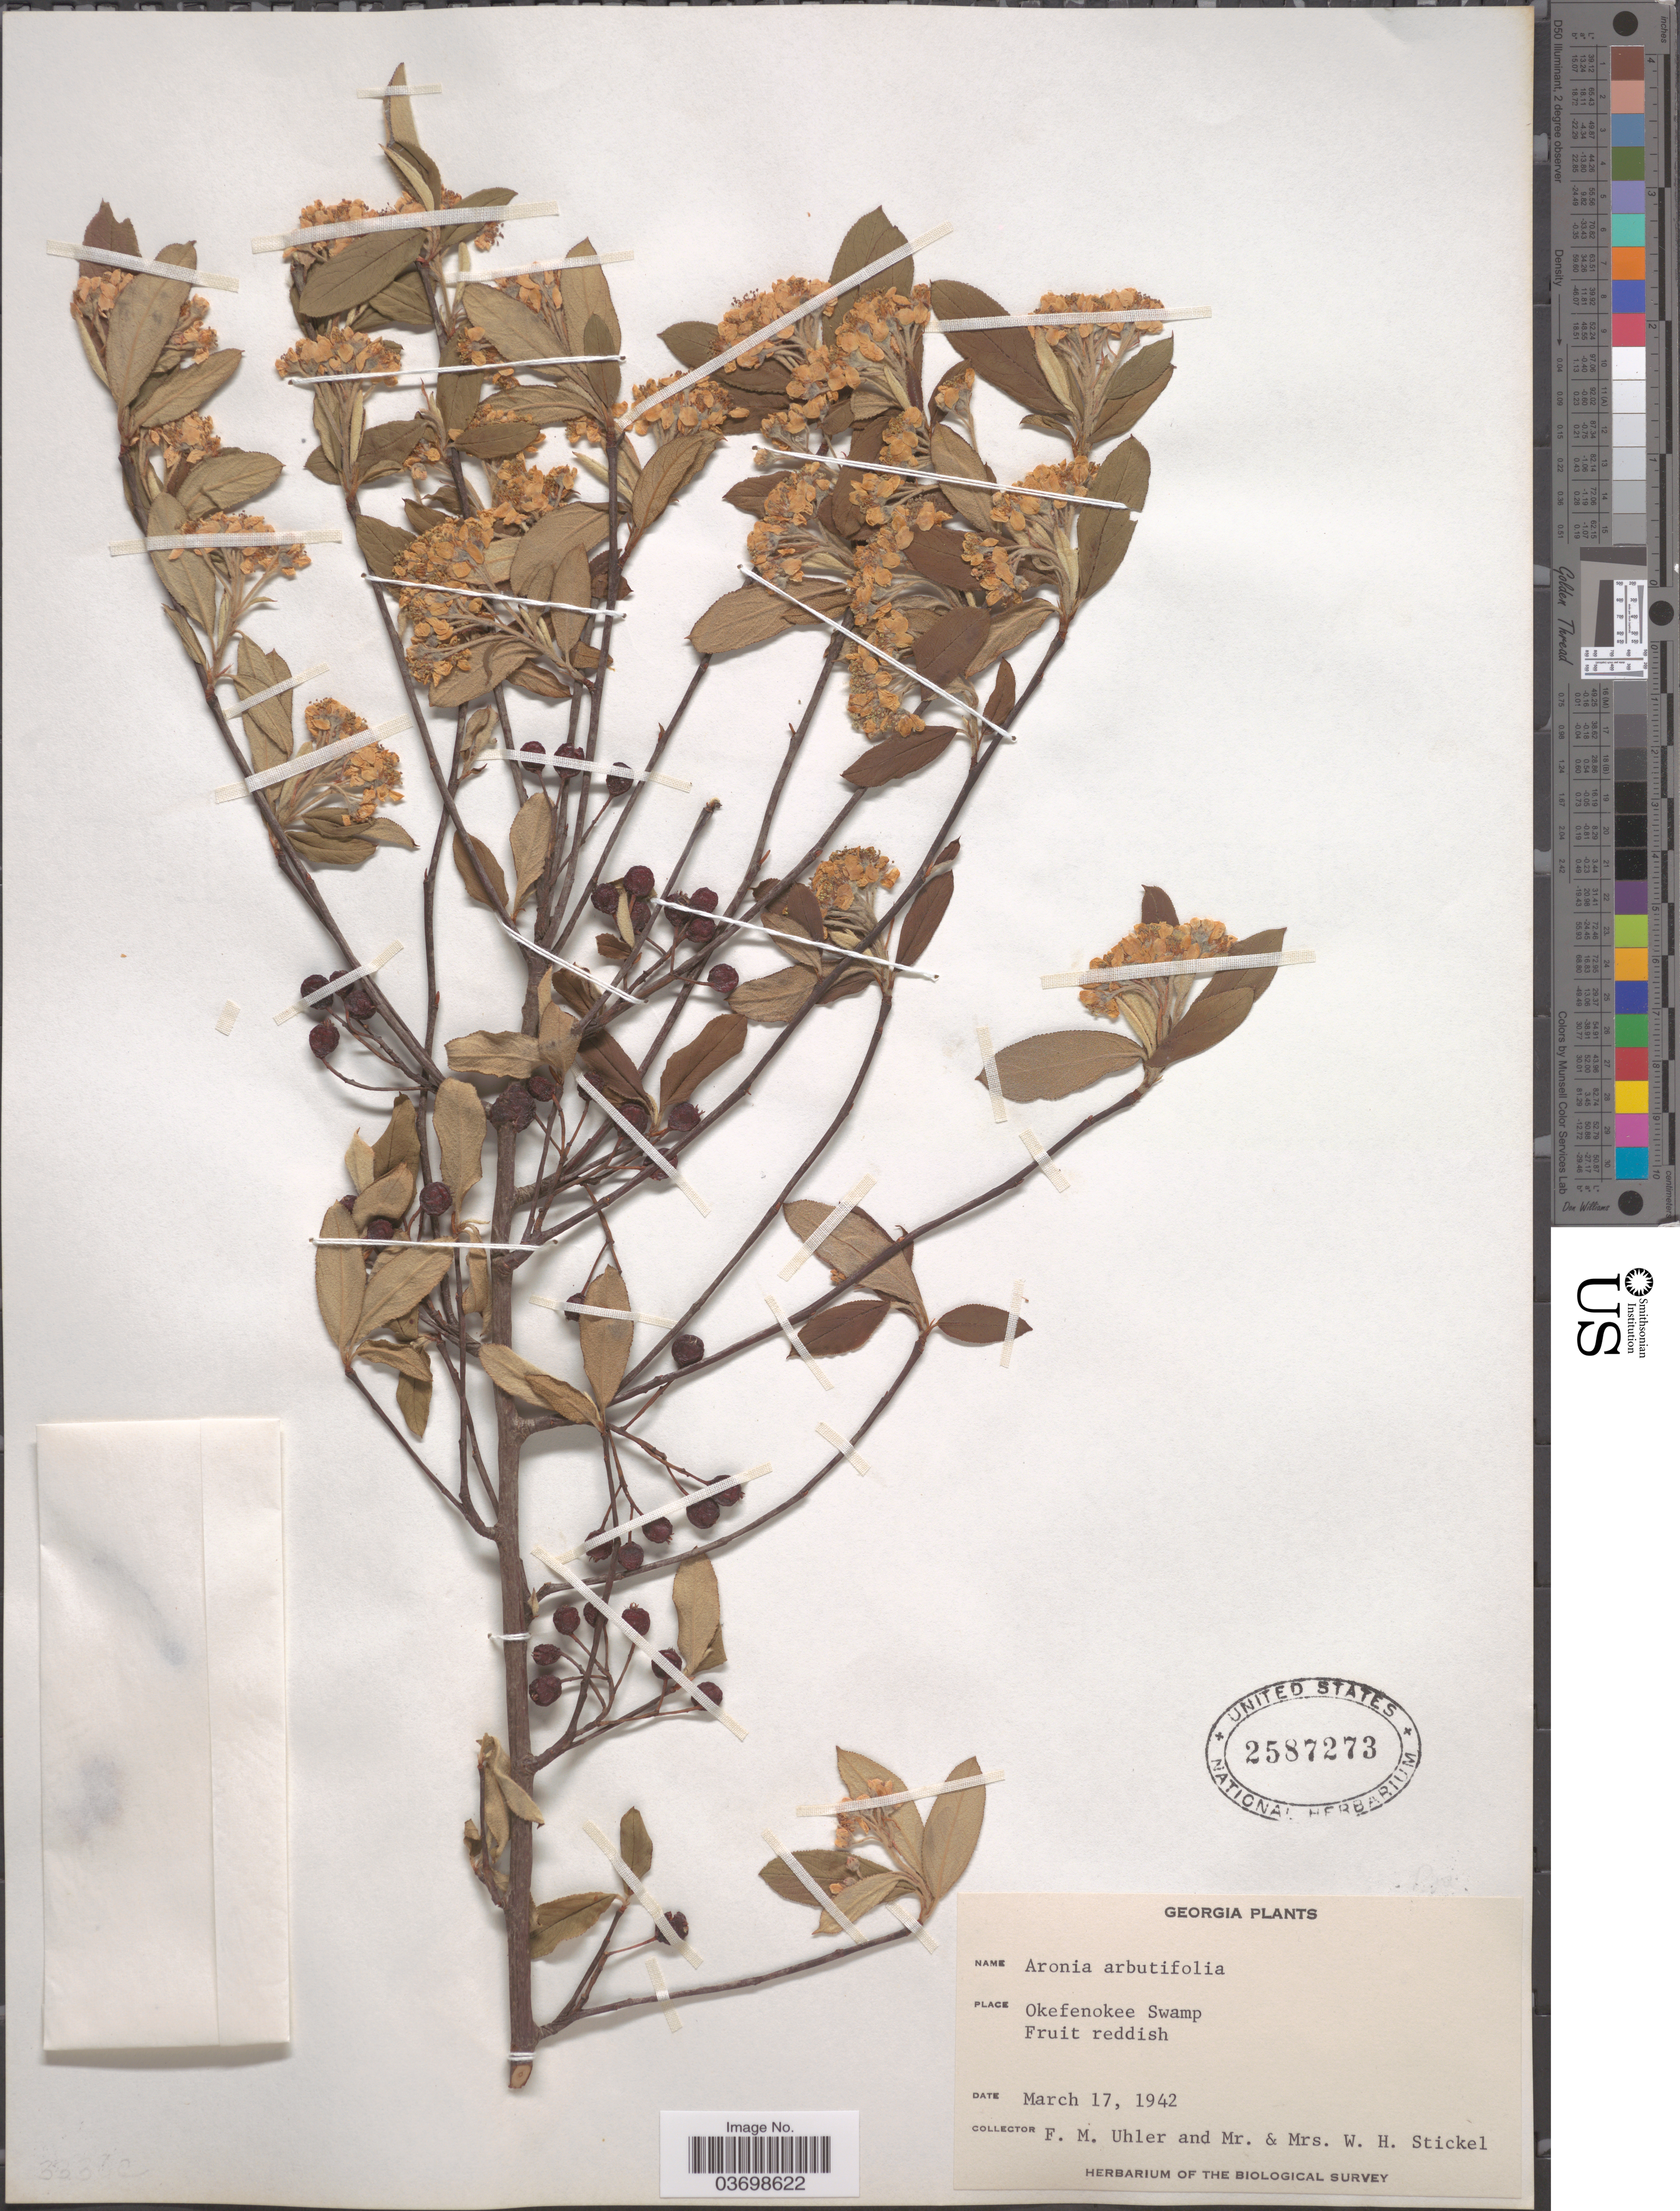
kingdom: Plantae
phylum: Tracheophyta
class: Magnoliopsida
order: Rosales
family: Rosaceae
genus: Aronia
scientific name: Aronia arbutifolia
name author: (L.) Pers.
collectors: F. M. Uhler, W. Stickel & W. Stickel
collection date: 1942-03-17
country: United States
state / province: Georgia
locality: Okefenokee Swamp.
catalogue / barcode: US 2587273